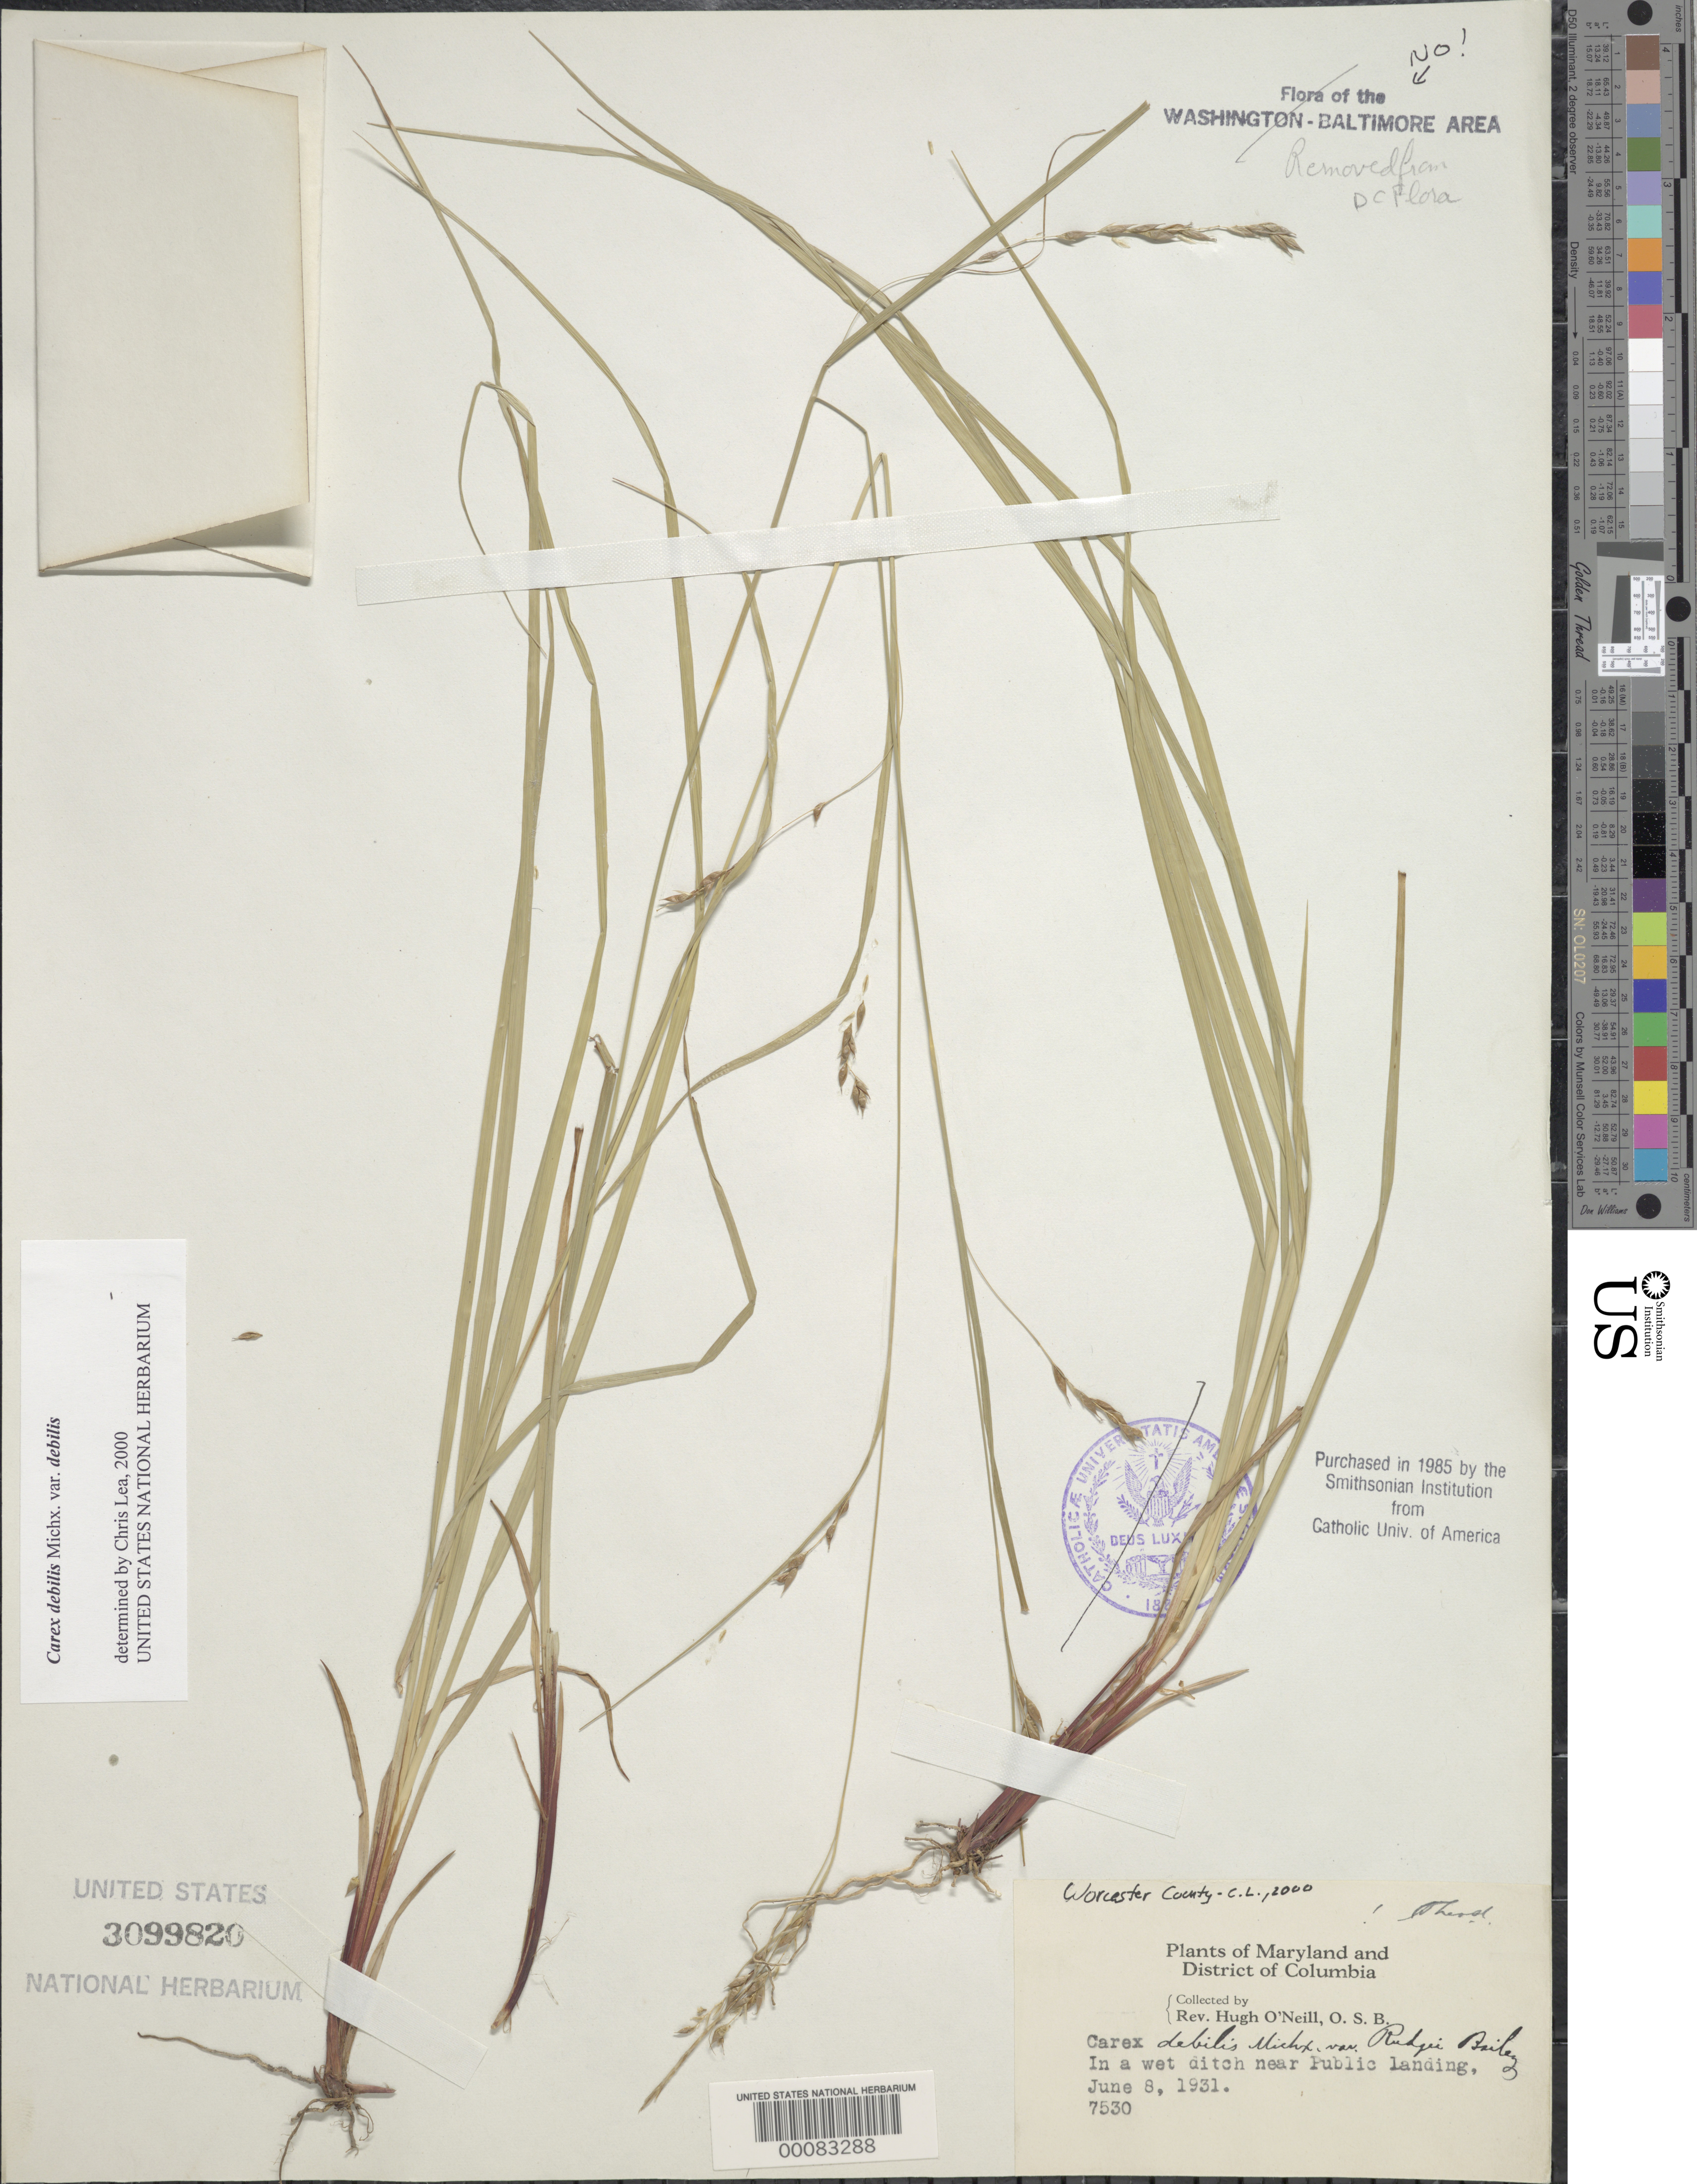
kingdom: Plantae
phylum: Tracheophyta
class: Liliopsida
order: Poales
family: Cyperaceae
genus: Carex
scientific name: Carex debilis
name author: Michx.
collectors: H. O'Neill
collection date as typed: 08 Jun 1931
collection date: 1931-06-08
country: United States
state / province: Maryland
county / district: Worcester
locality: Near public landing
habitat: Wet ditch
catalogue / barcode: US 3099820